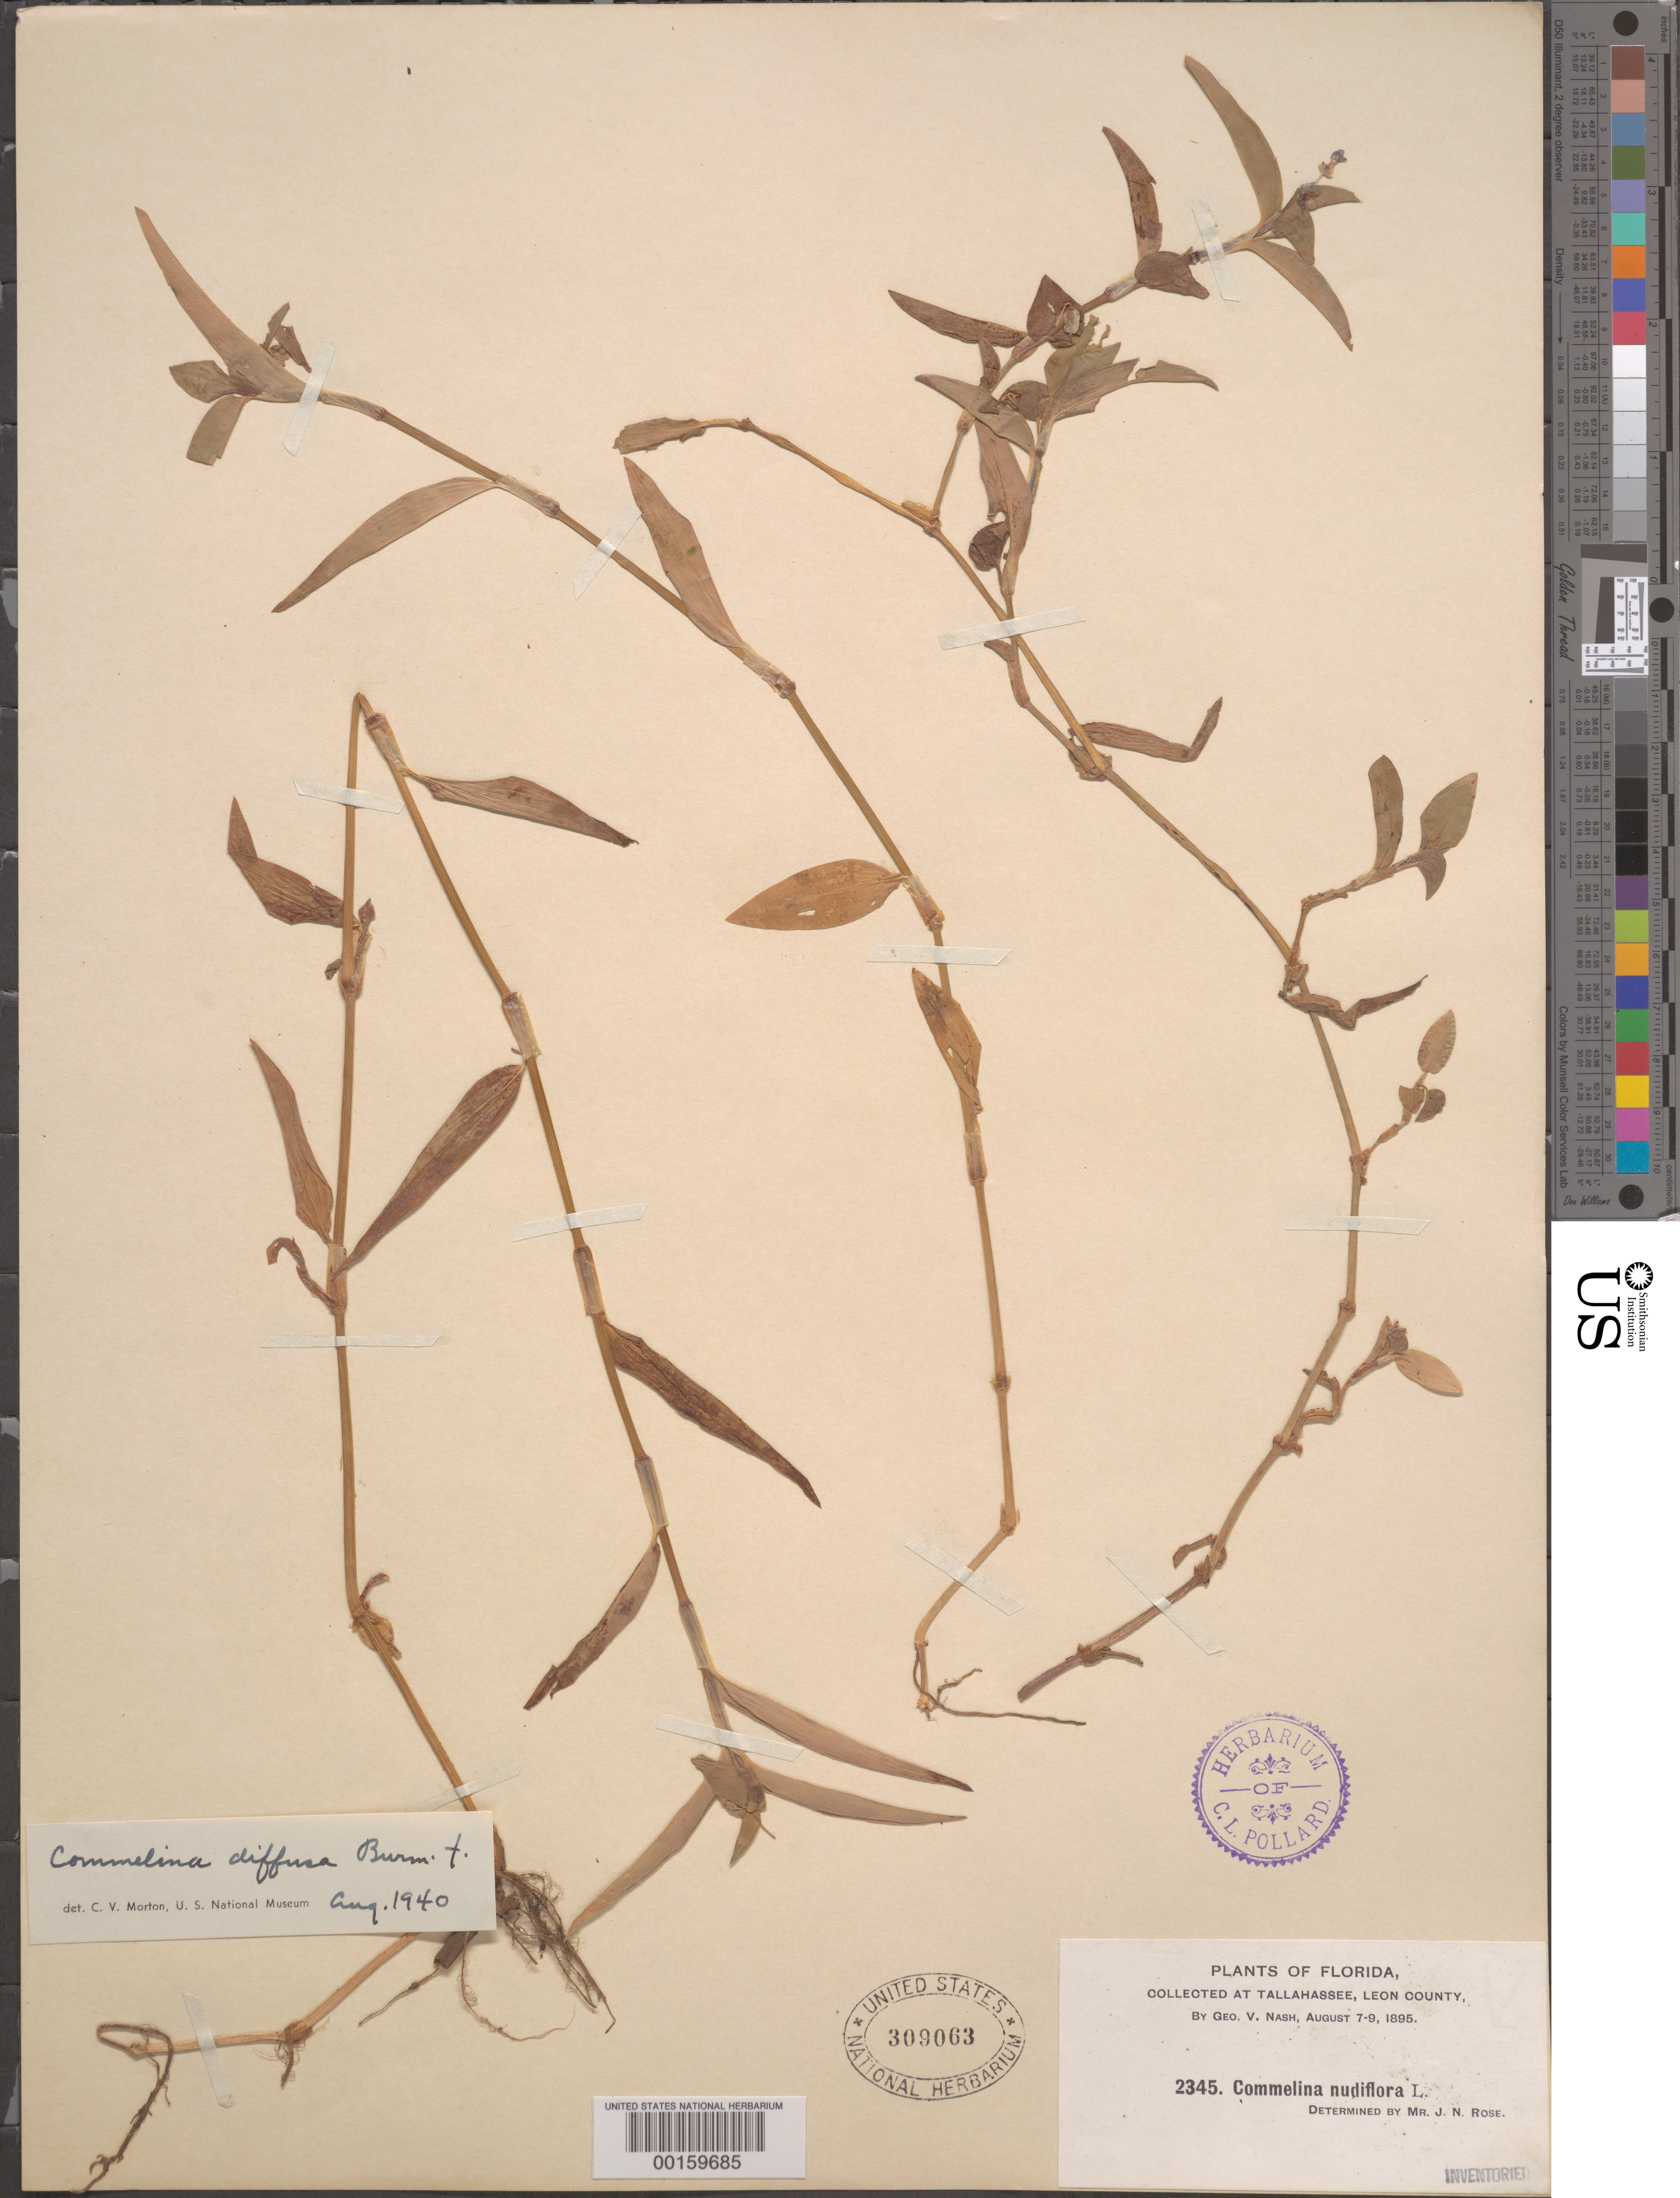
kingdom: Plantae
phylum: Tracheophyta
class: Liliopsida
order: Commelinales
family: Commelinaceae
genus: Commelina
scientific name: Commelina diffusa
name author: Burm. f.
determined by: Morton, C. V.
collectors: G. V. Nash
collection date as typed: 07 Aug 1895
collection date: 1895-08-07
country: United States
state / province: Florida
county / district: Leon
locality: Tallahassee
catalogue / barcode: US 309063